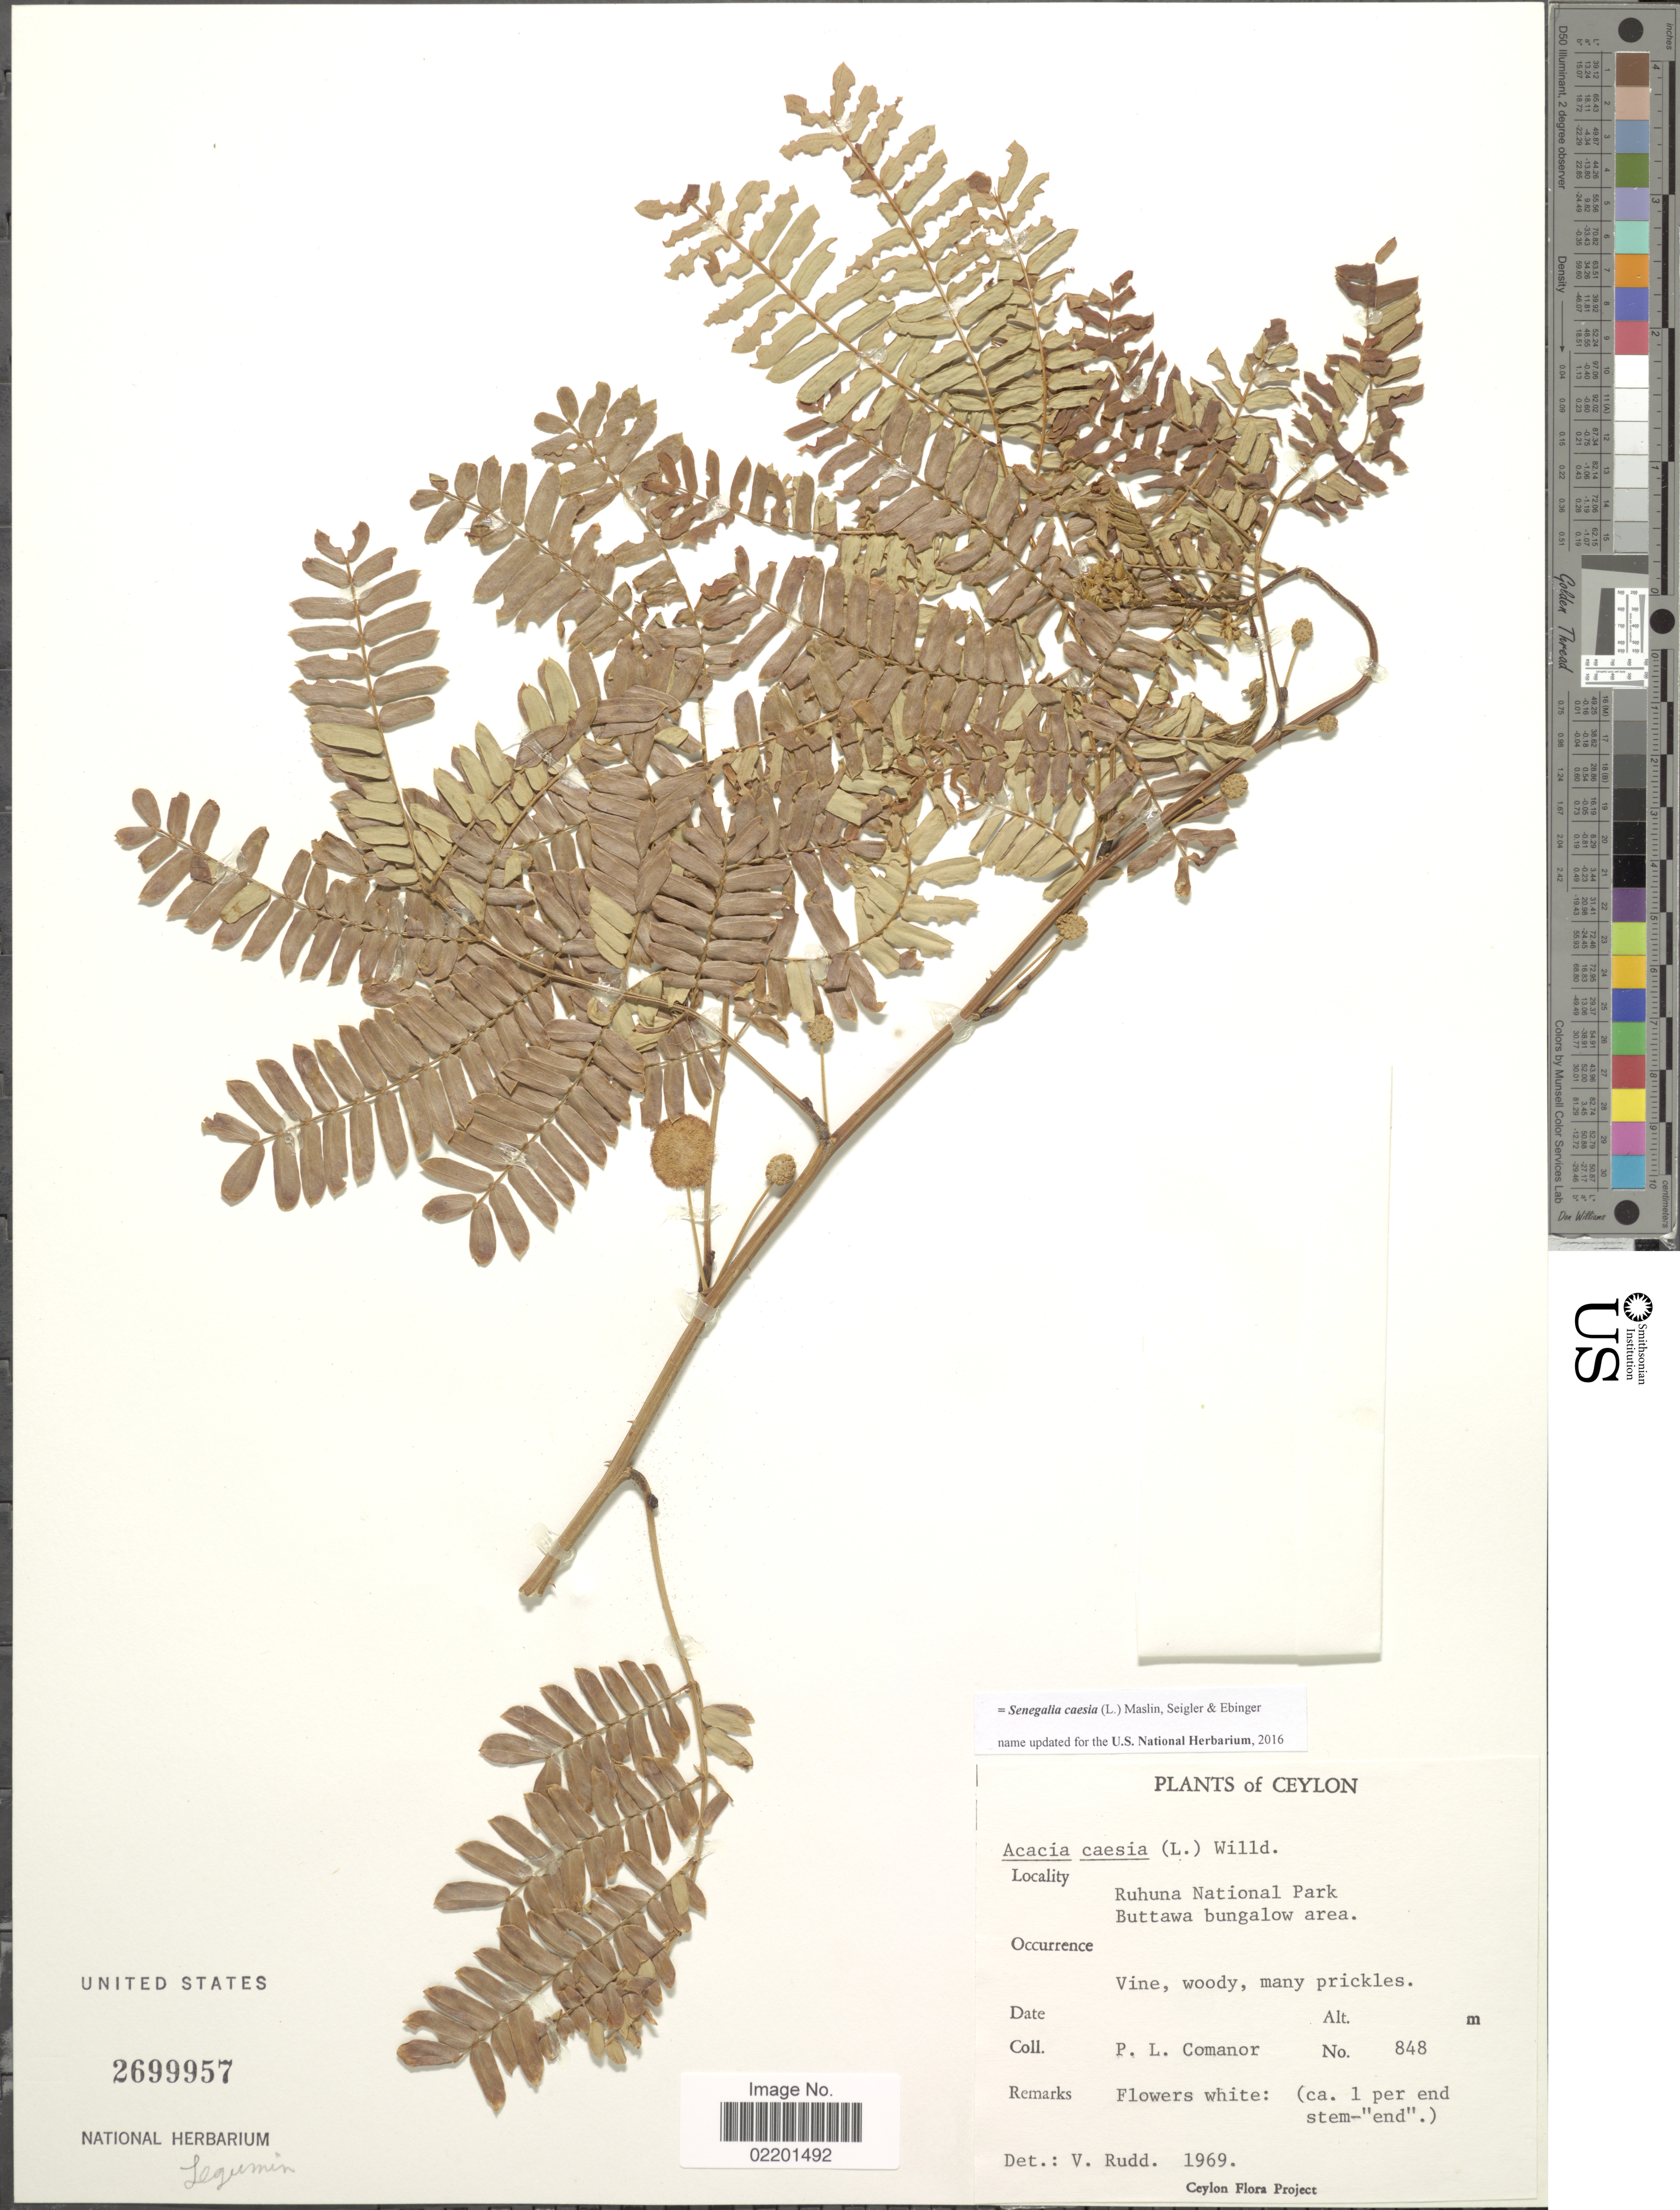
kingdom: Plantae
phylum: Tracheophyta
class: Magnoliopsida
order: Fabales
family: Fabaceae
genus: Senegalia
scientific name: Senegalia caesia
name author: (L.) Maslin et al.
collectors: P. Comanor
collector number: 848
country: Sri Lanka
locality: Ceylon, Ruhuna National Park Buttawa bungalow area.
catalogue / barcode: US 2699957